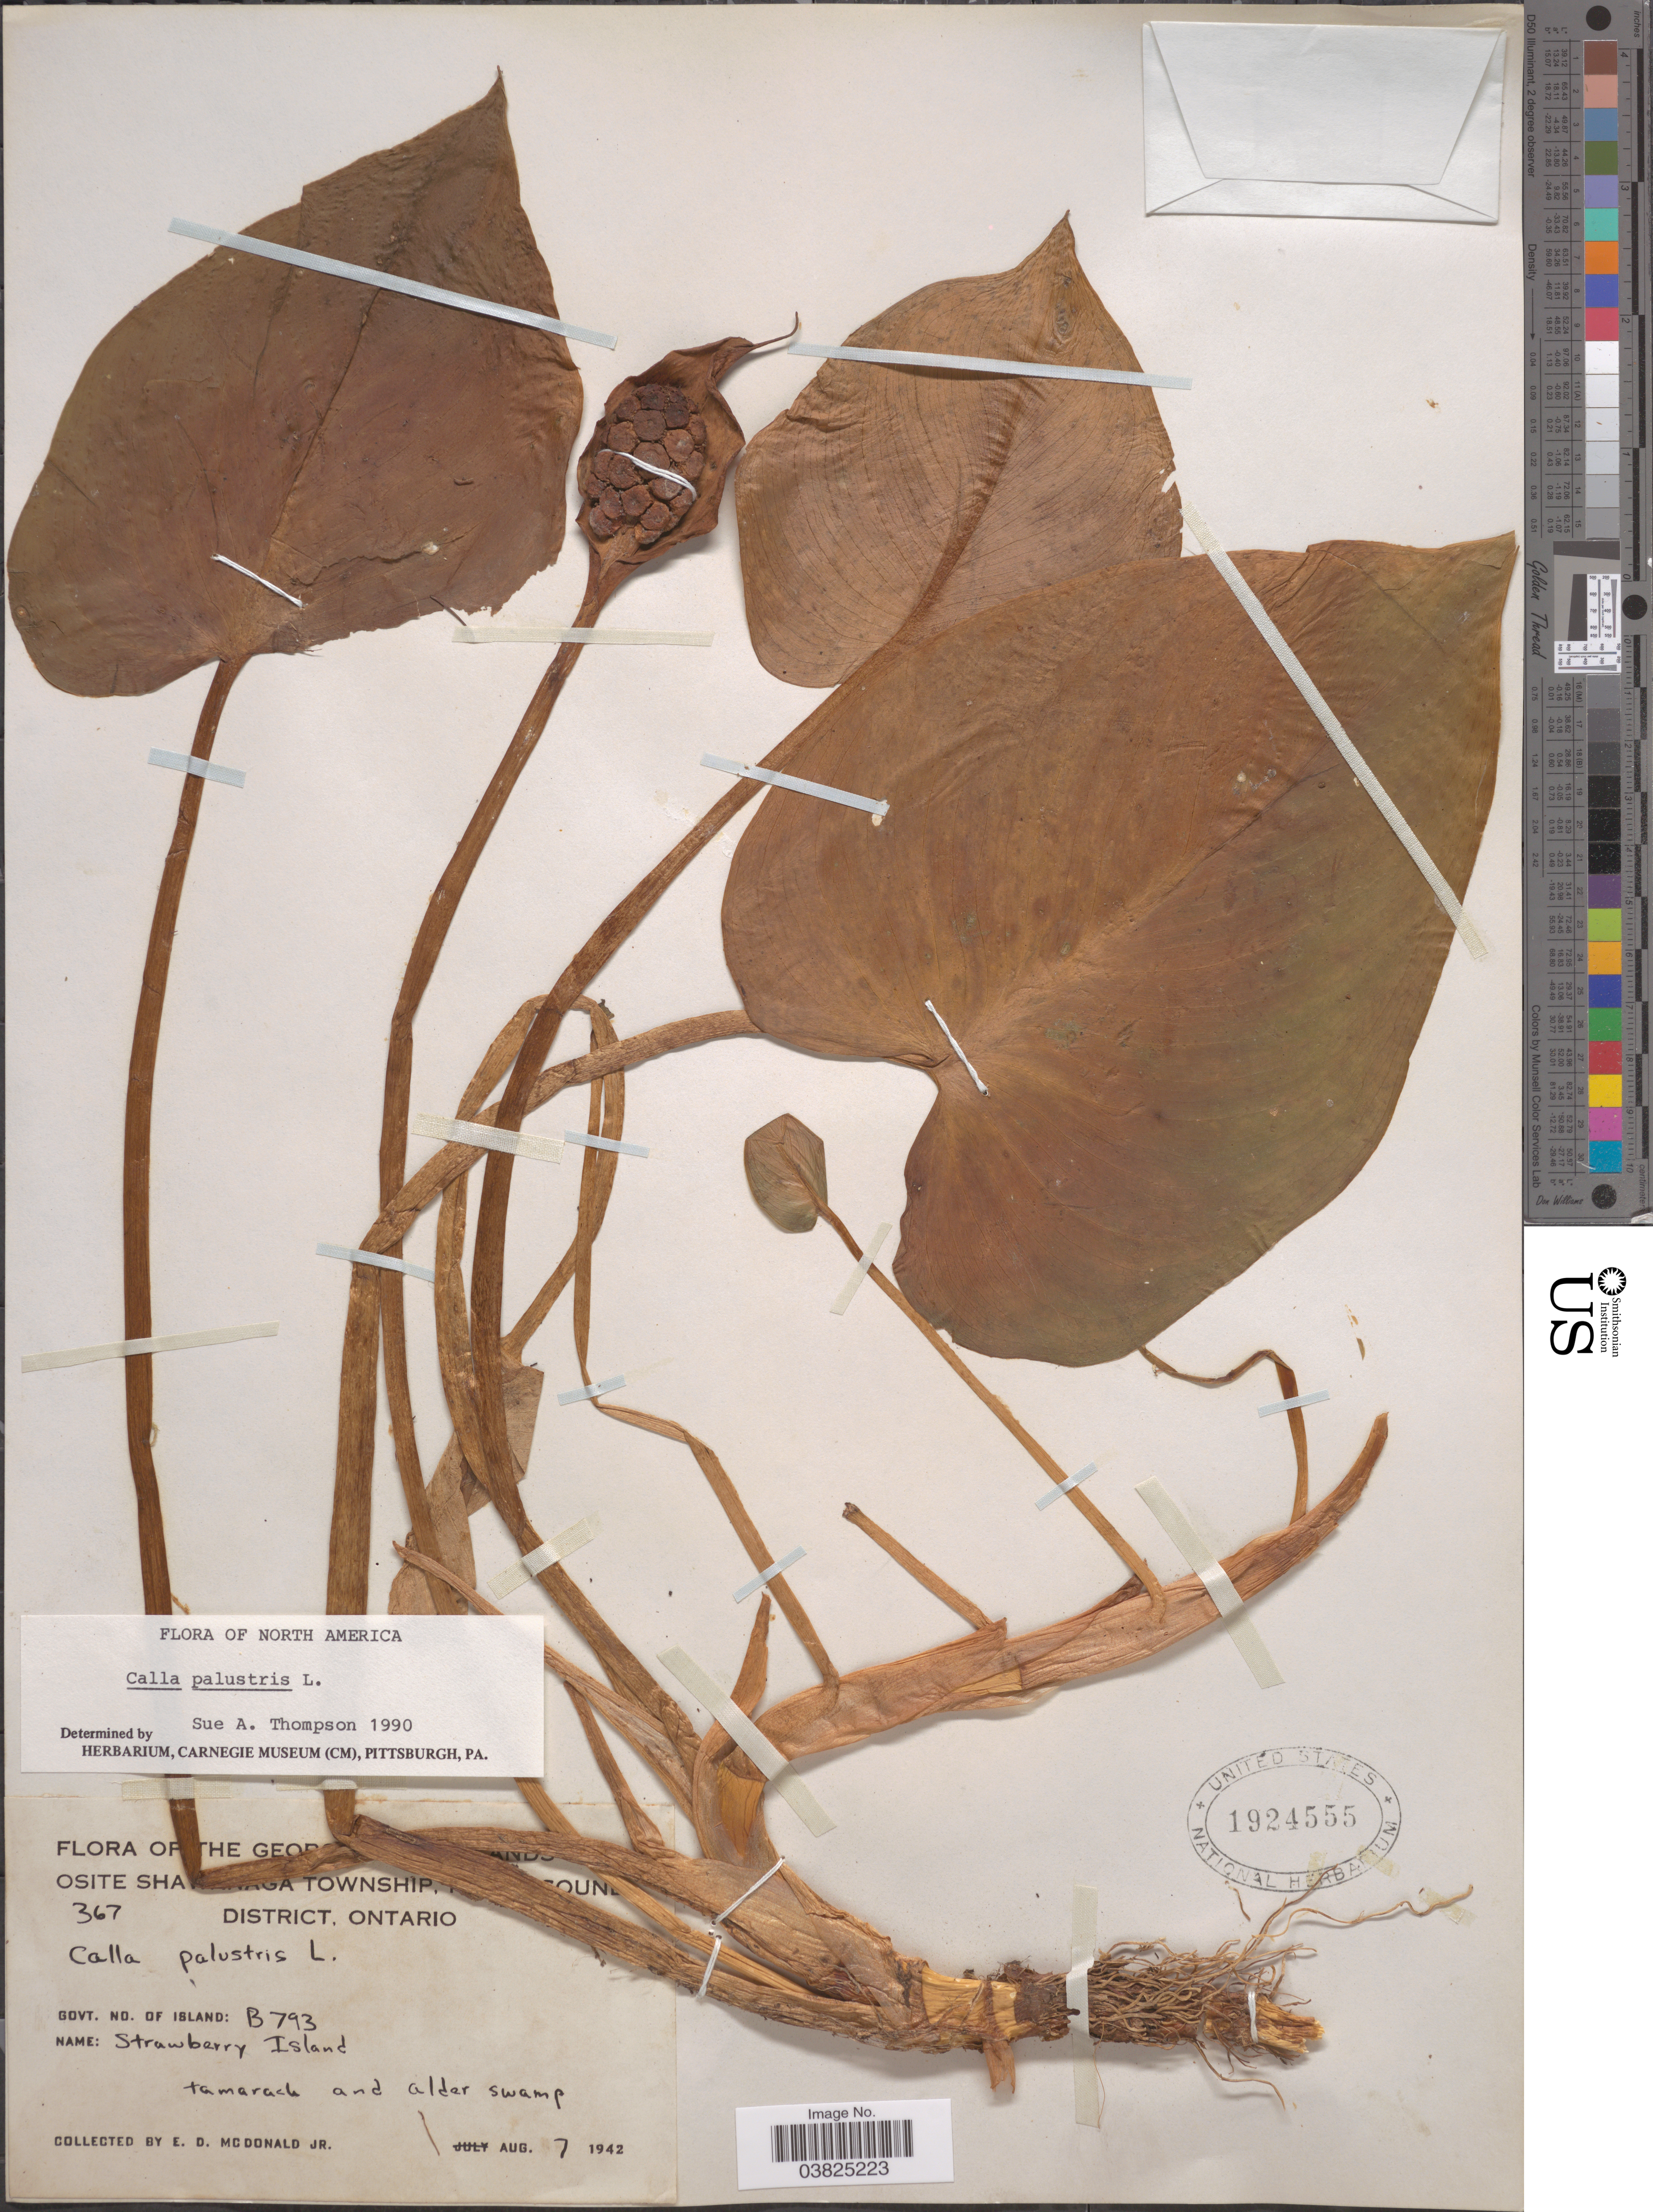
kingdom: Plantae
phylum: Tracheophyta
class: Liliopsida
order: Alismatales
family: Araceae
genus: Calla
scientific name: Calla palustris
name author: L.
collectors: E. D. McDonald Jr.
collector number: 367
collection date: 1942-08-07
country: Canada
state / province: Ontario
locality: Georgian Bay Islands opposite Shawanaga Township, Parry Sound District. Govt. No. of Island: B793. Strawberry Island.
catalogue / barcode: US 1924555